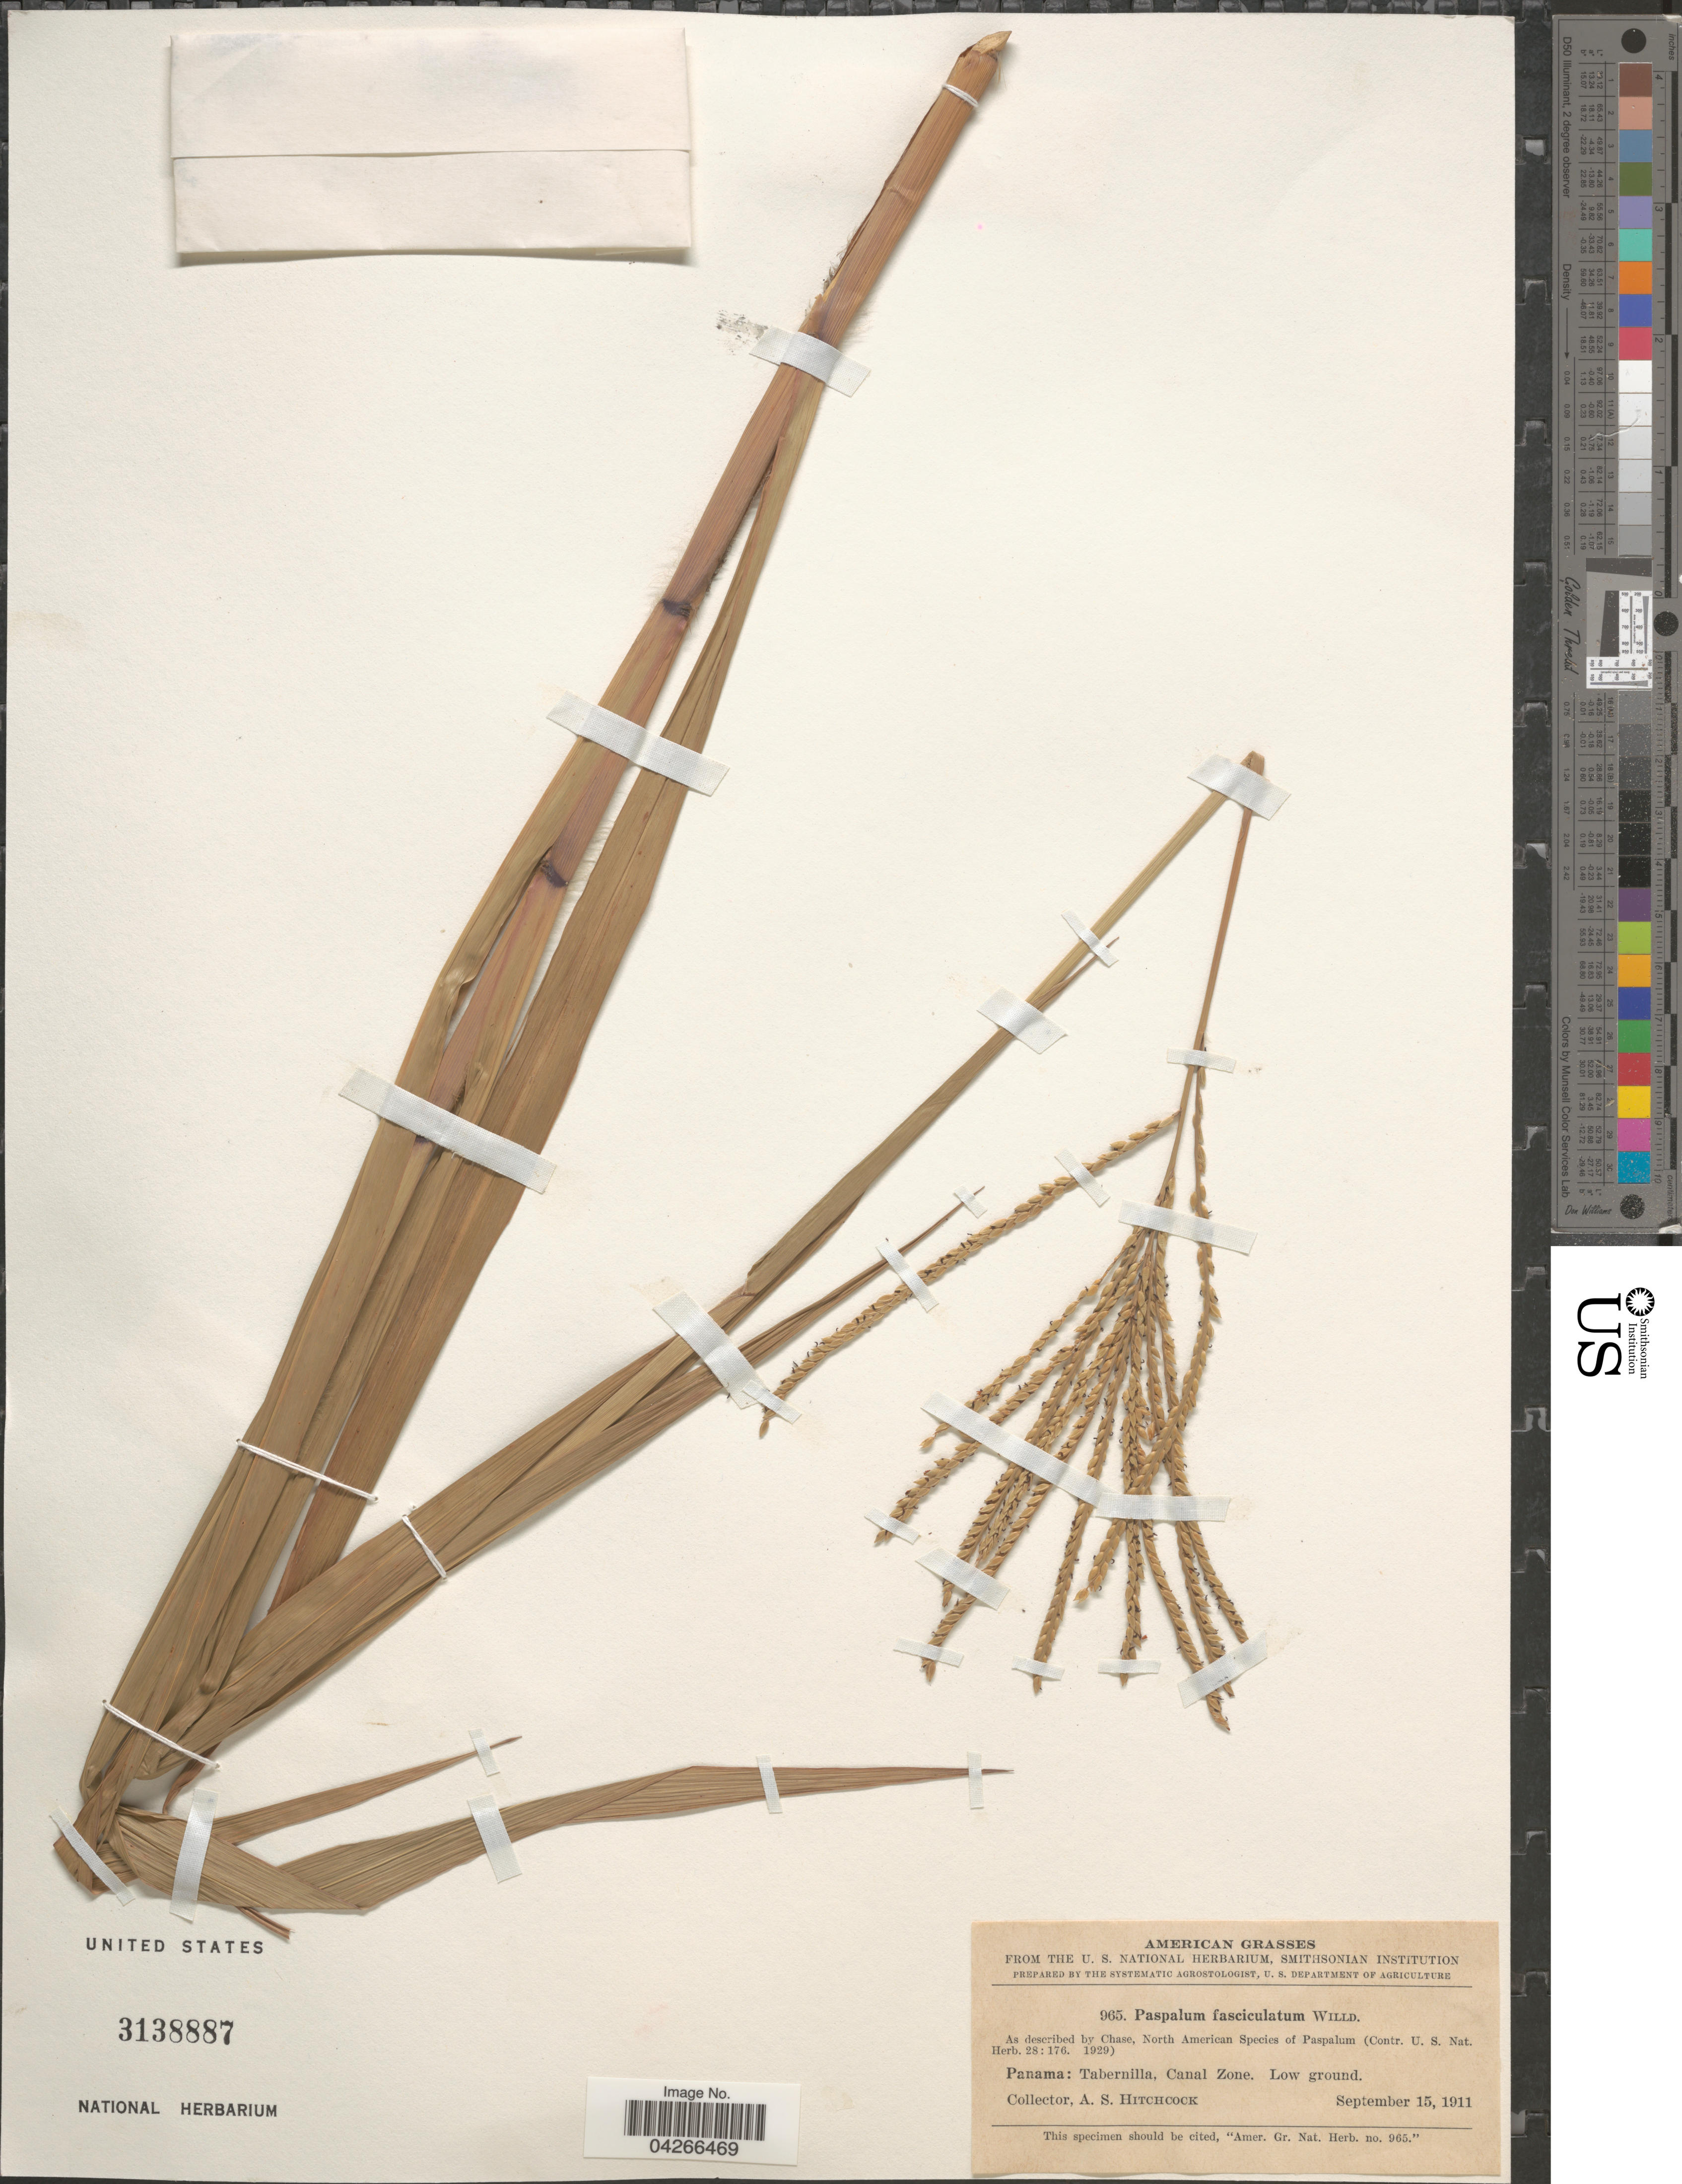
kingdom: Plantae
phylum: Tracheophyta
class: Liliopsida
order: Poales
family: Poaceae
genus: Paspalum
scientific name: Paspalum fasciculatum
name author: Willd. ex Flüggé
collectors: A. S. Hitchcock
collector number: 965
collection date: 1911-09-15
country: Panama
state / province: Colón / Panamá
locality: Tabernilla, Canal Zone. Low ground.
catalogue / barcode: US 3138887